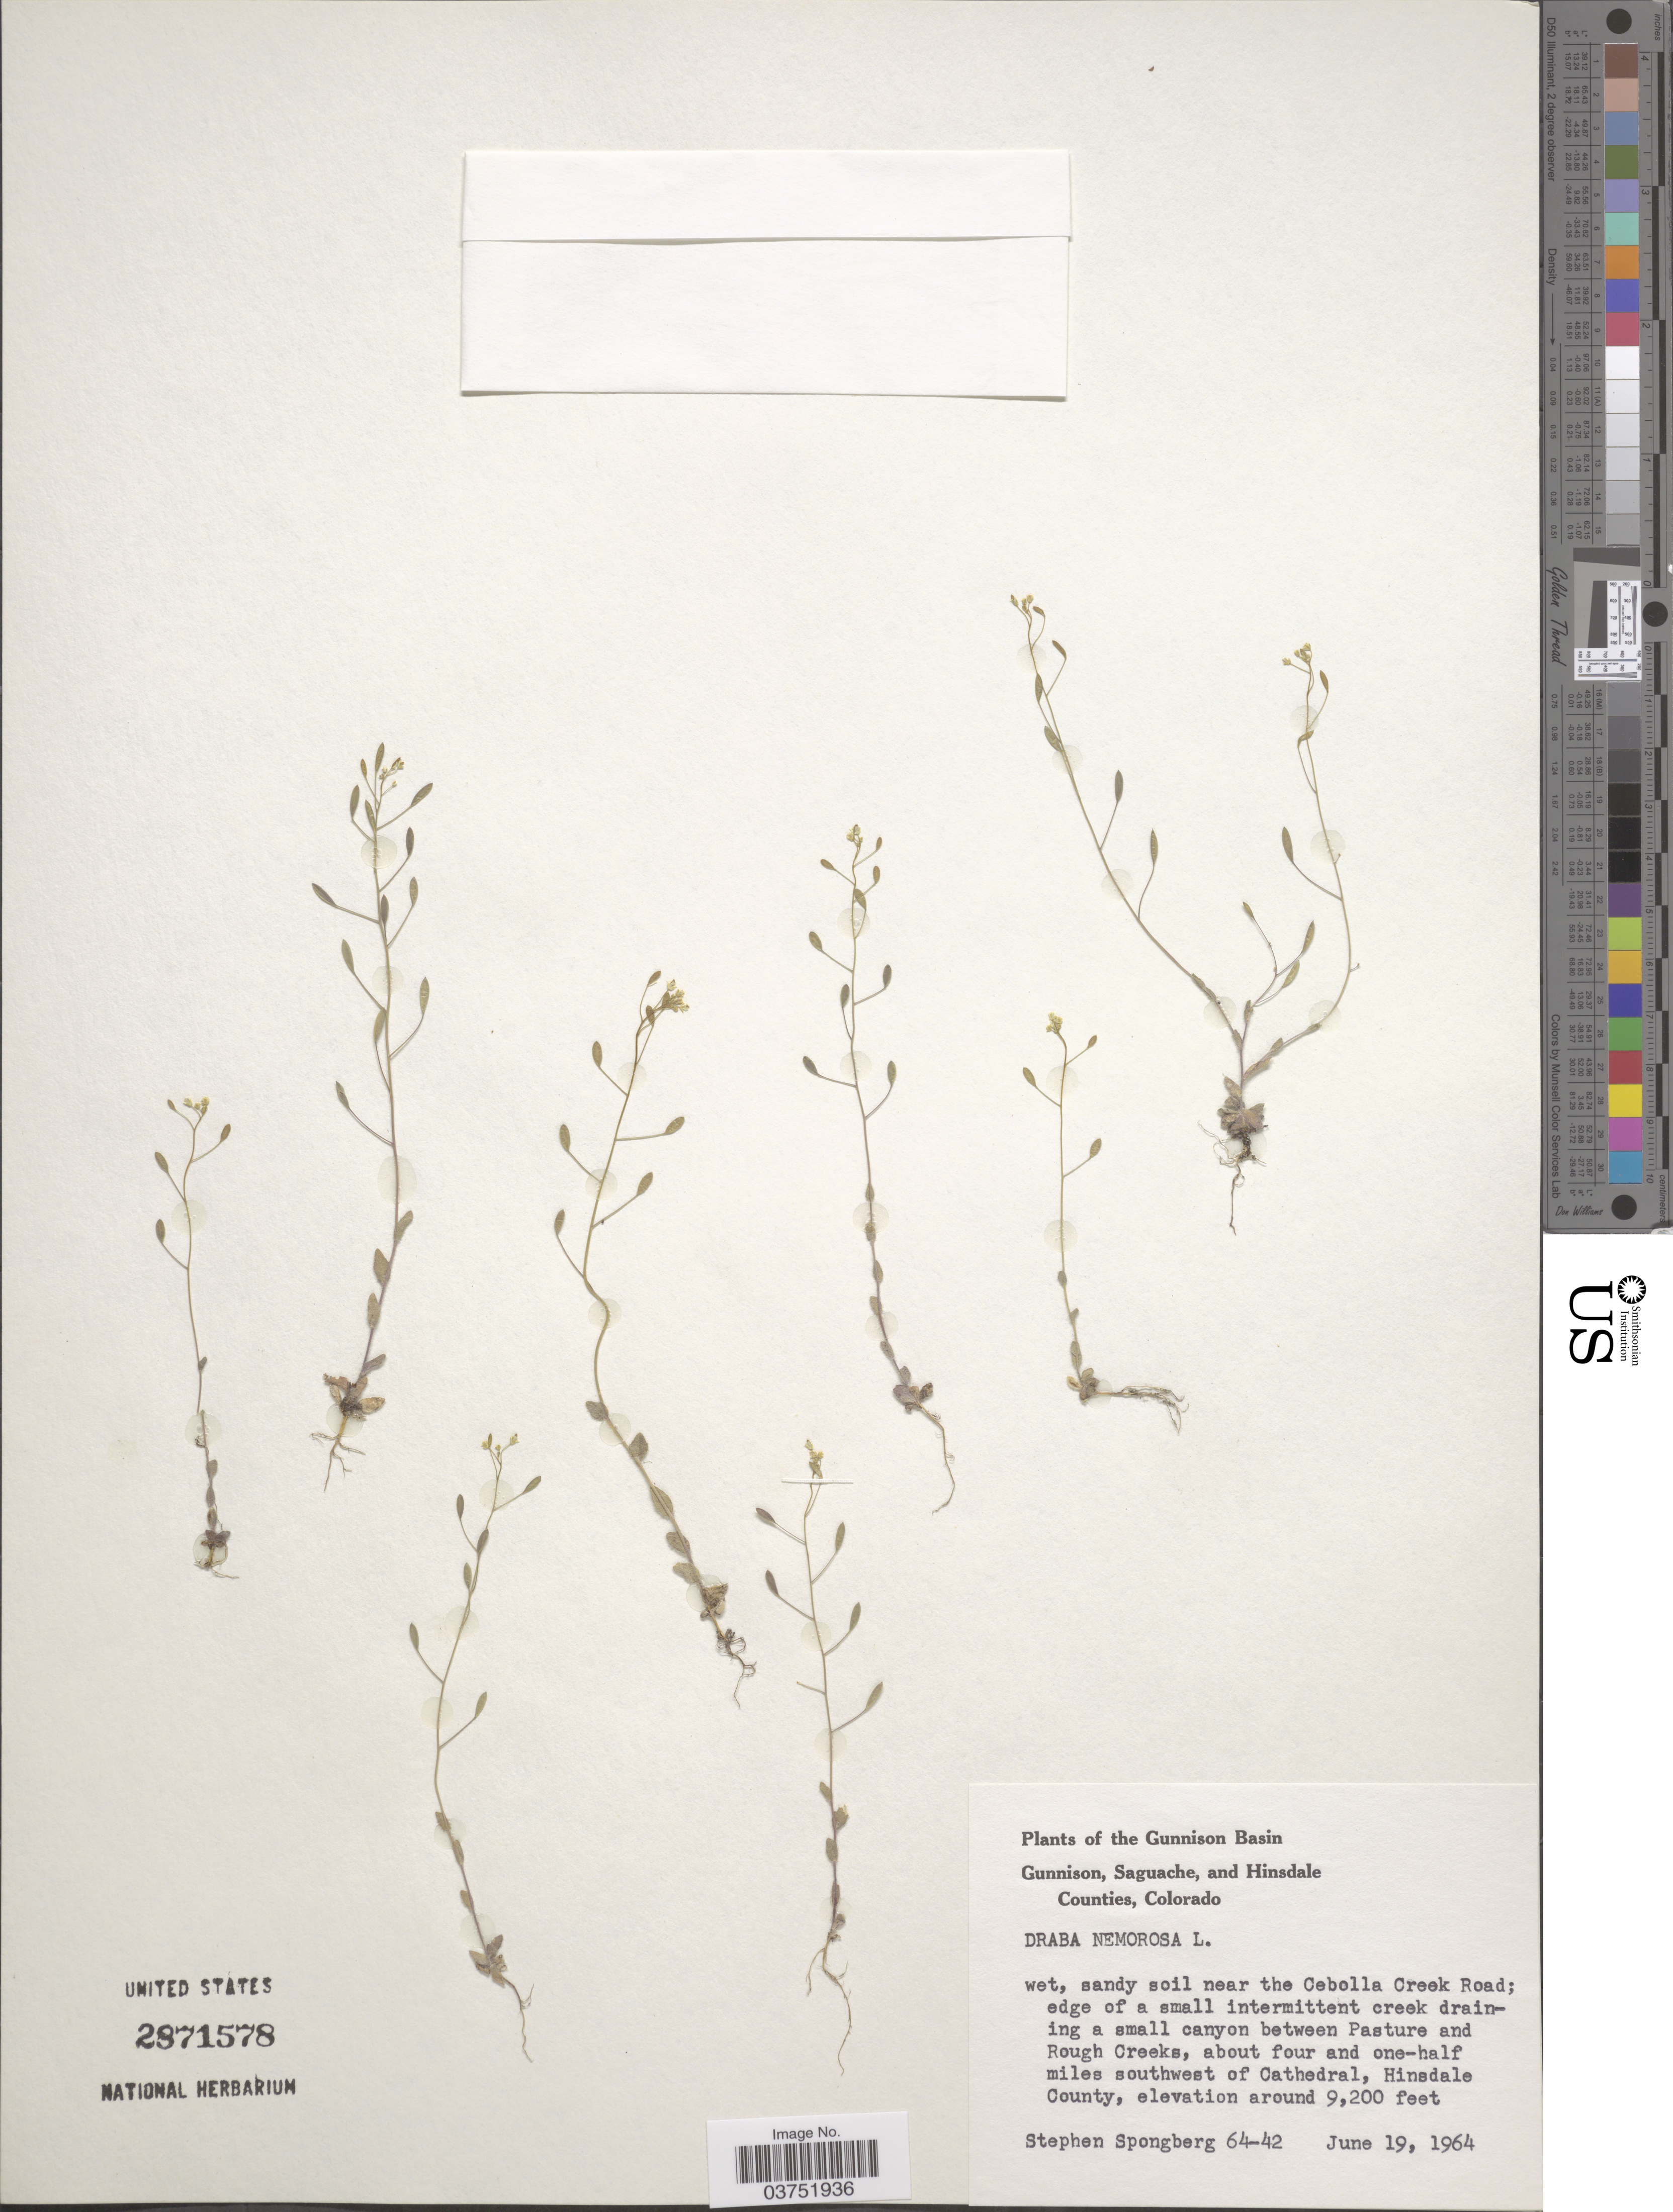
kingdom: Plantae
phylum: Tracheophyta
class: Magnoliopsida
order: Brassicales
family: Brassicaceae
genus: Draba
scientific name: Draba nemorosa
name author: L.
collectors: S. A.Spongberg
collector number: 64-42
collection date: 1964-06-19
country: United States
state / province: Colorado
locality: The Gunnison Basin. Wet, sandy soil near the Cebolla Creek Road; edge of a small intermittent creek draining a small canyon between Pasture and Rough Creeks, about four and one-half miles southwest of Cathedral, Hinsdale County.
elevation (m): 2804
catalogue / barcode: US 2871578